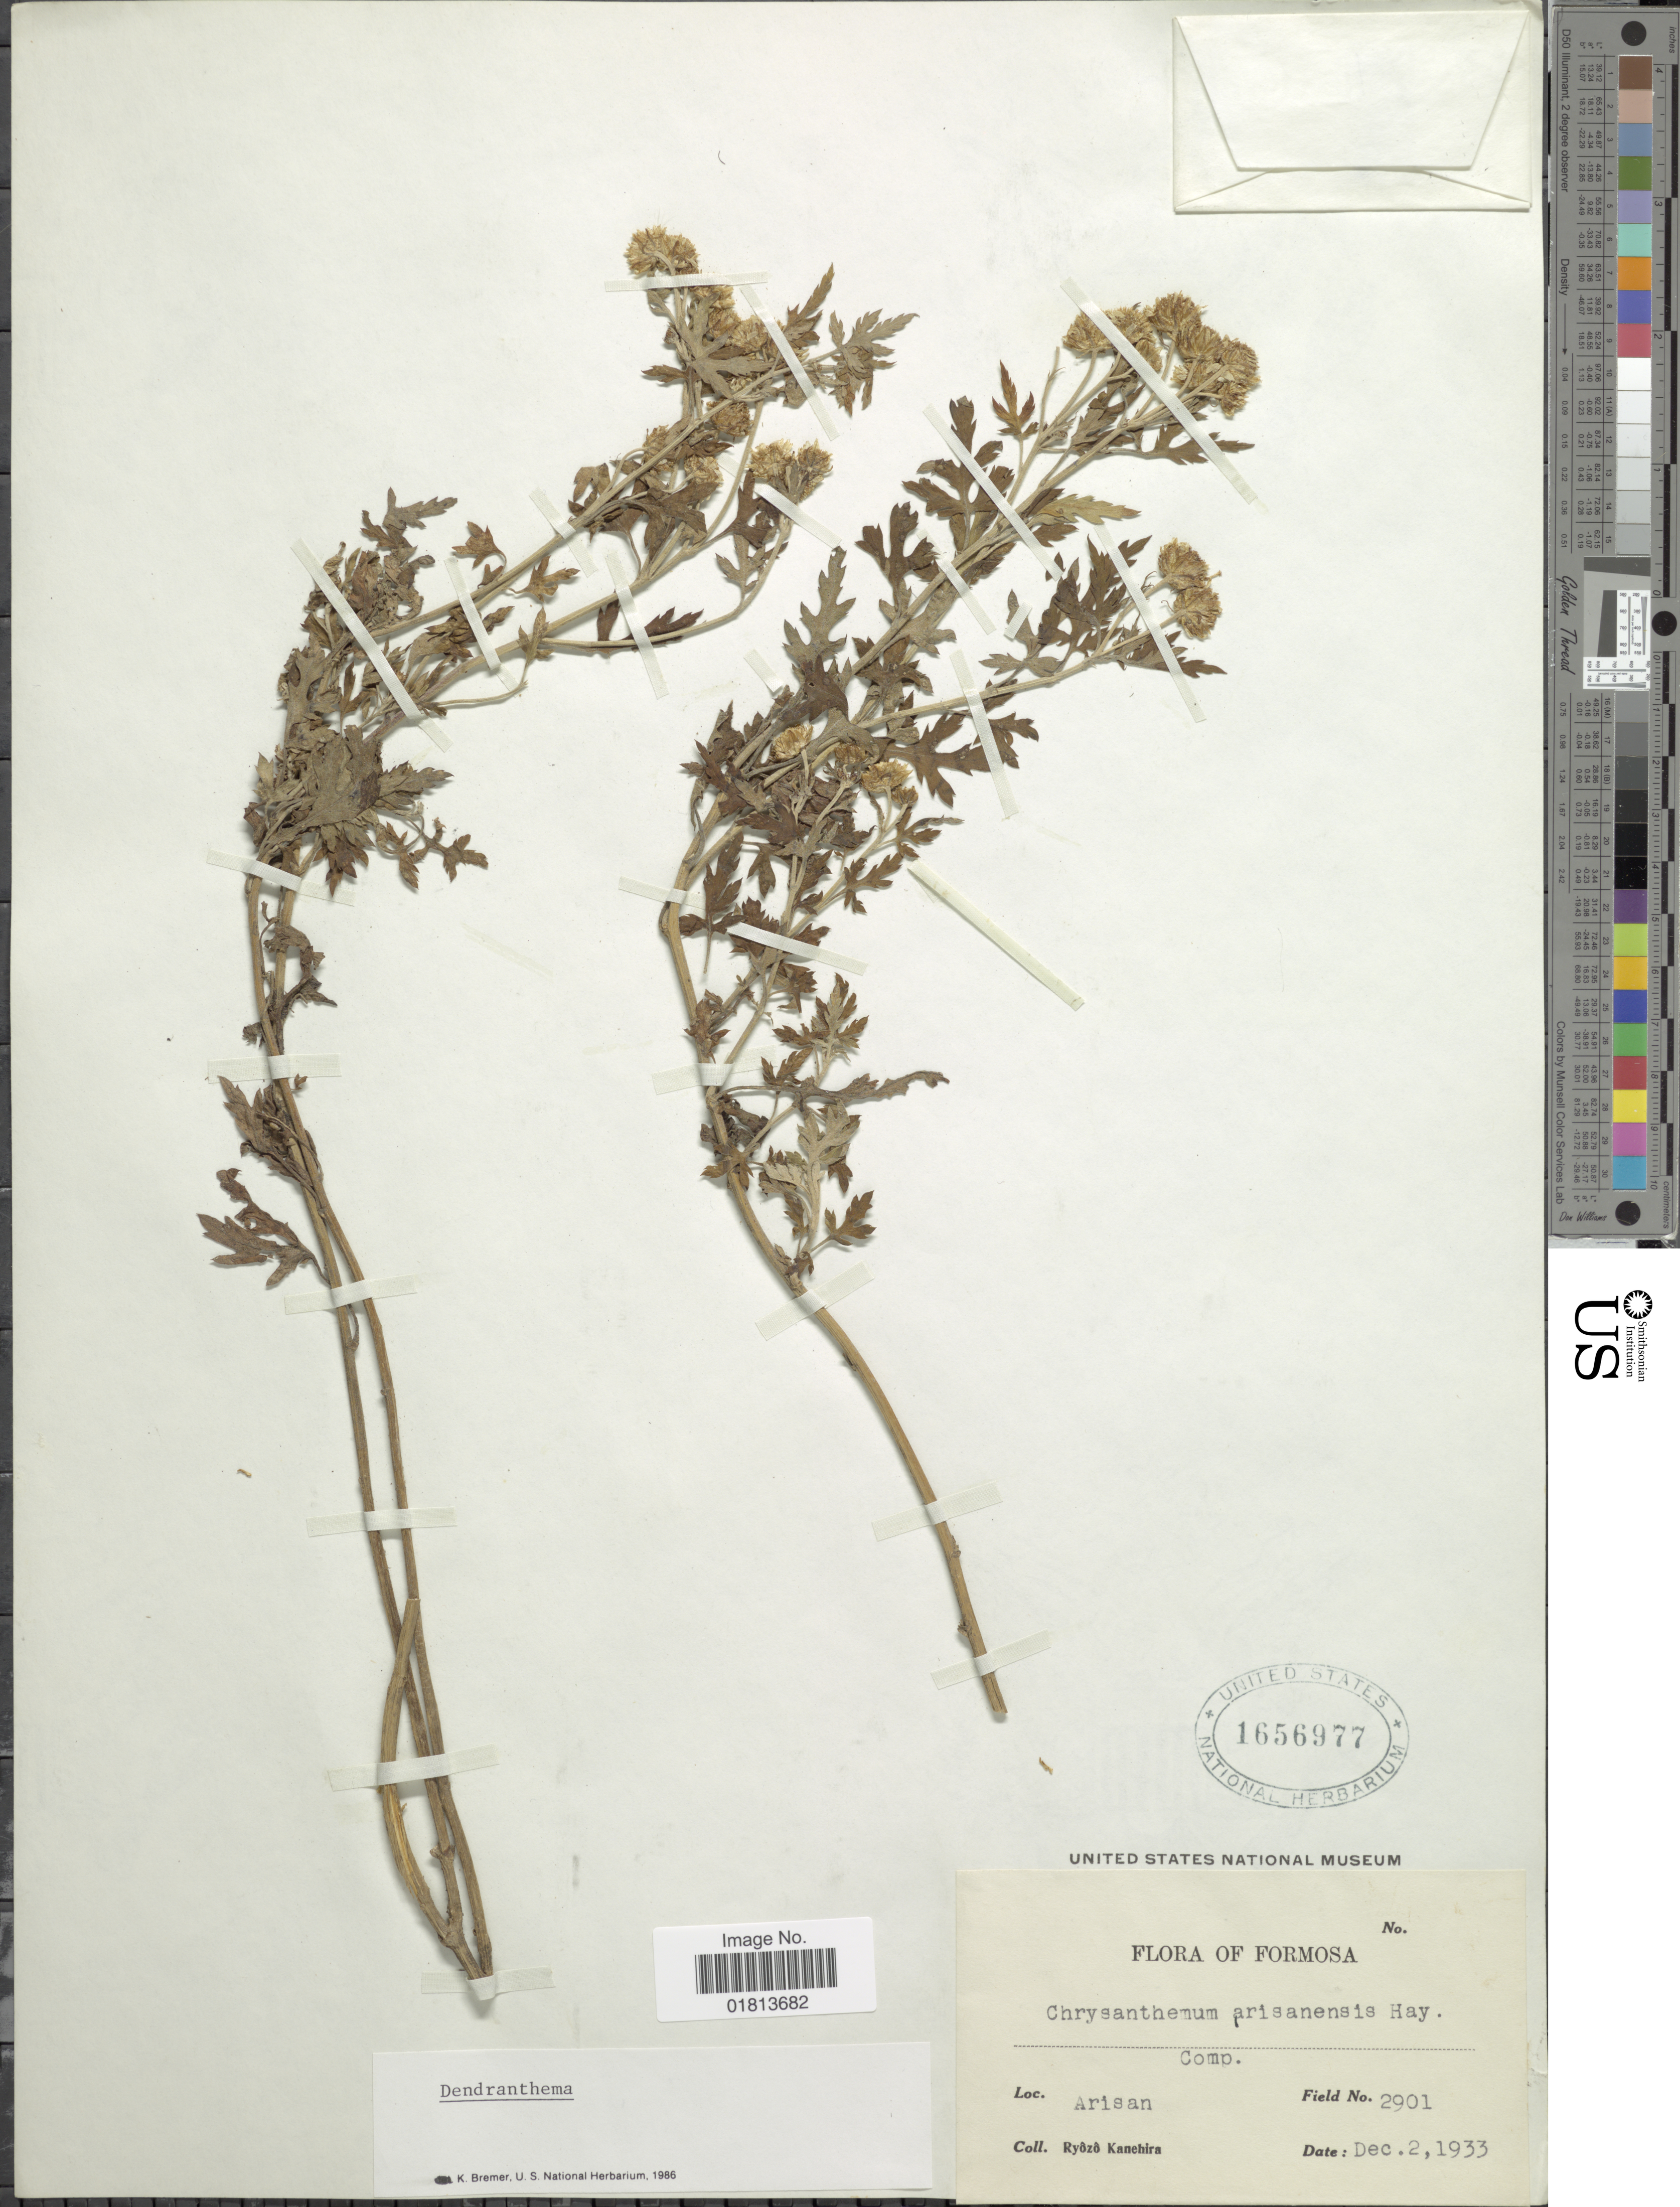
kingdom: Plantae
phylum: Tracheophyta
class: Magnoliopsida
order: Asterales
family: Asteraceae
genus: Dendranthema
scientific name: Dendranthema arisanense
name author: (Hayata) Y. Ling & C. Shih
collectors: R. Kanehira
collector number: Field 2901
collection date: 1933-12-02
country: Taiwan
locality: Formosa, Arisan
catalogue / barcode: US 1656977